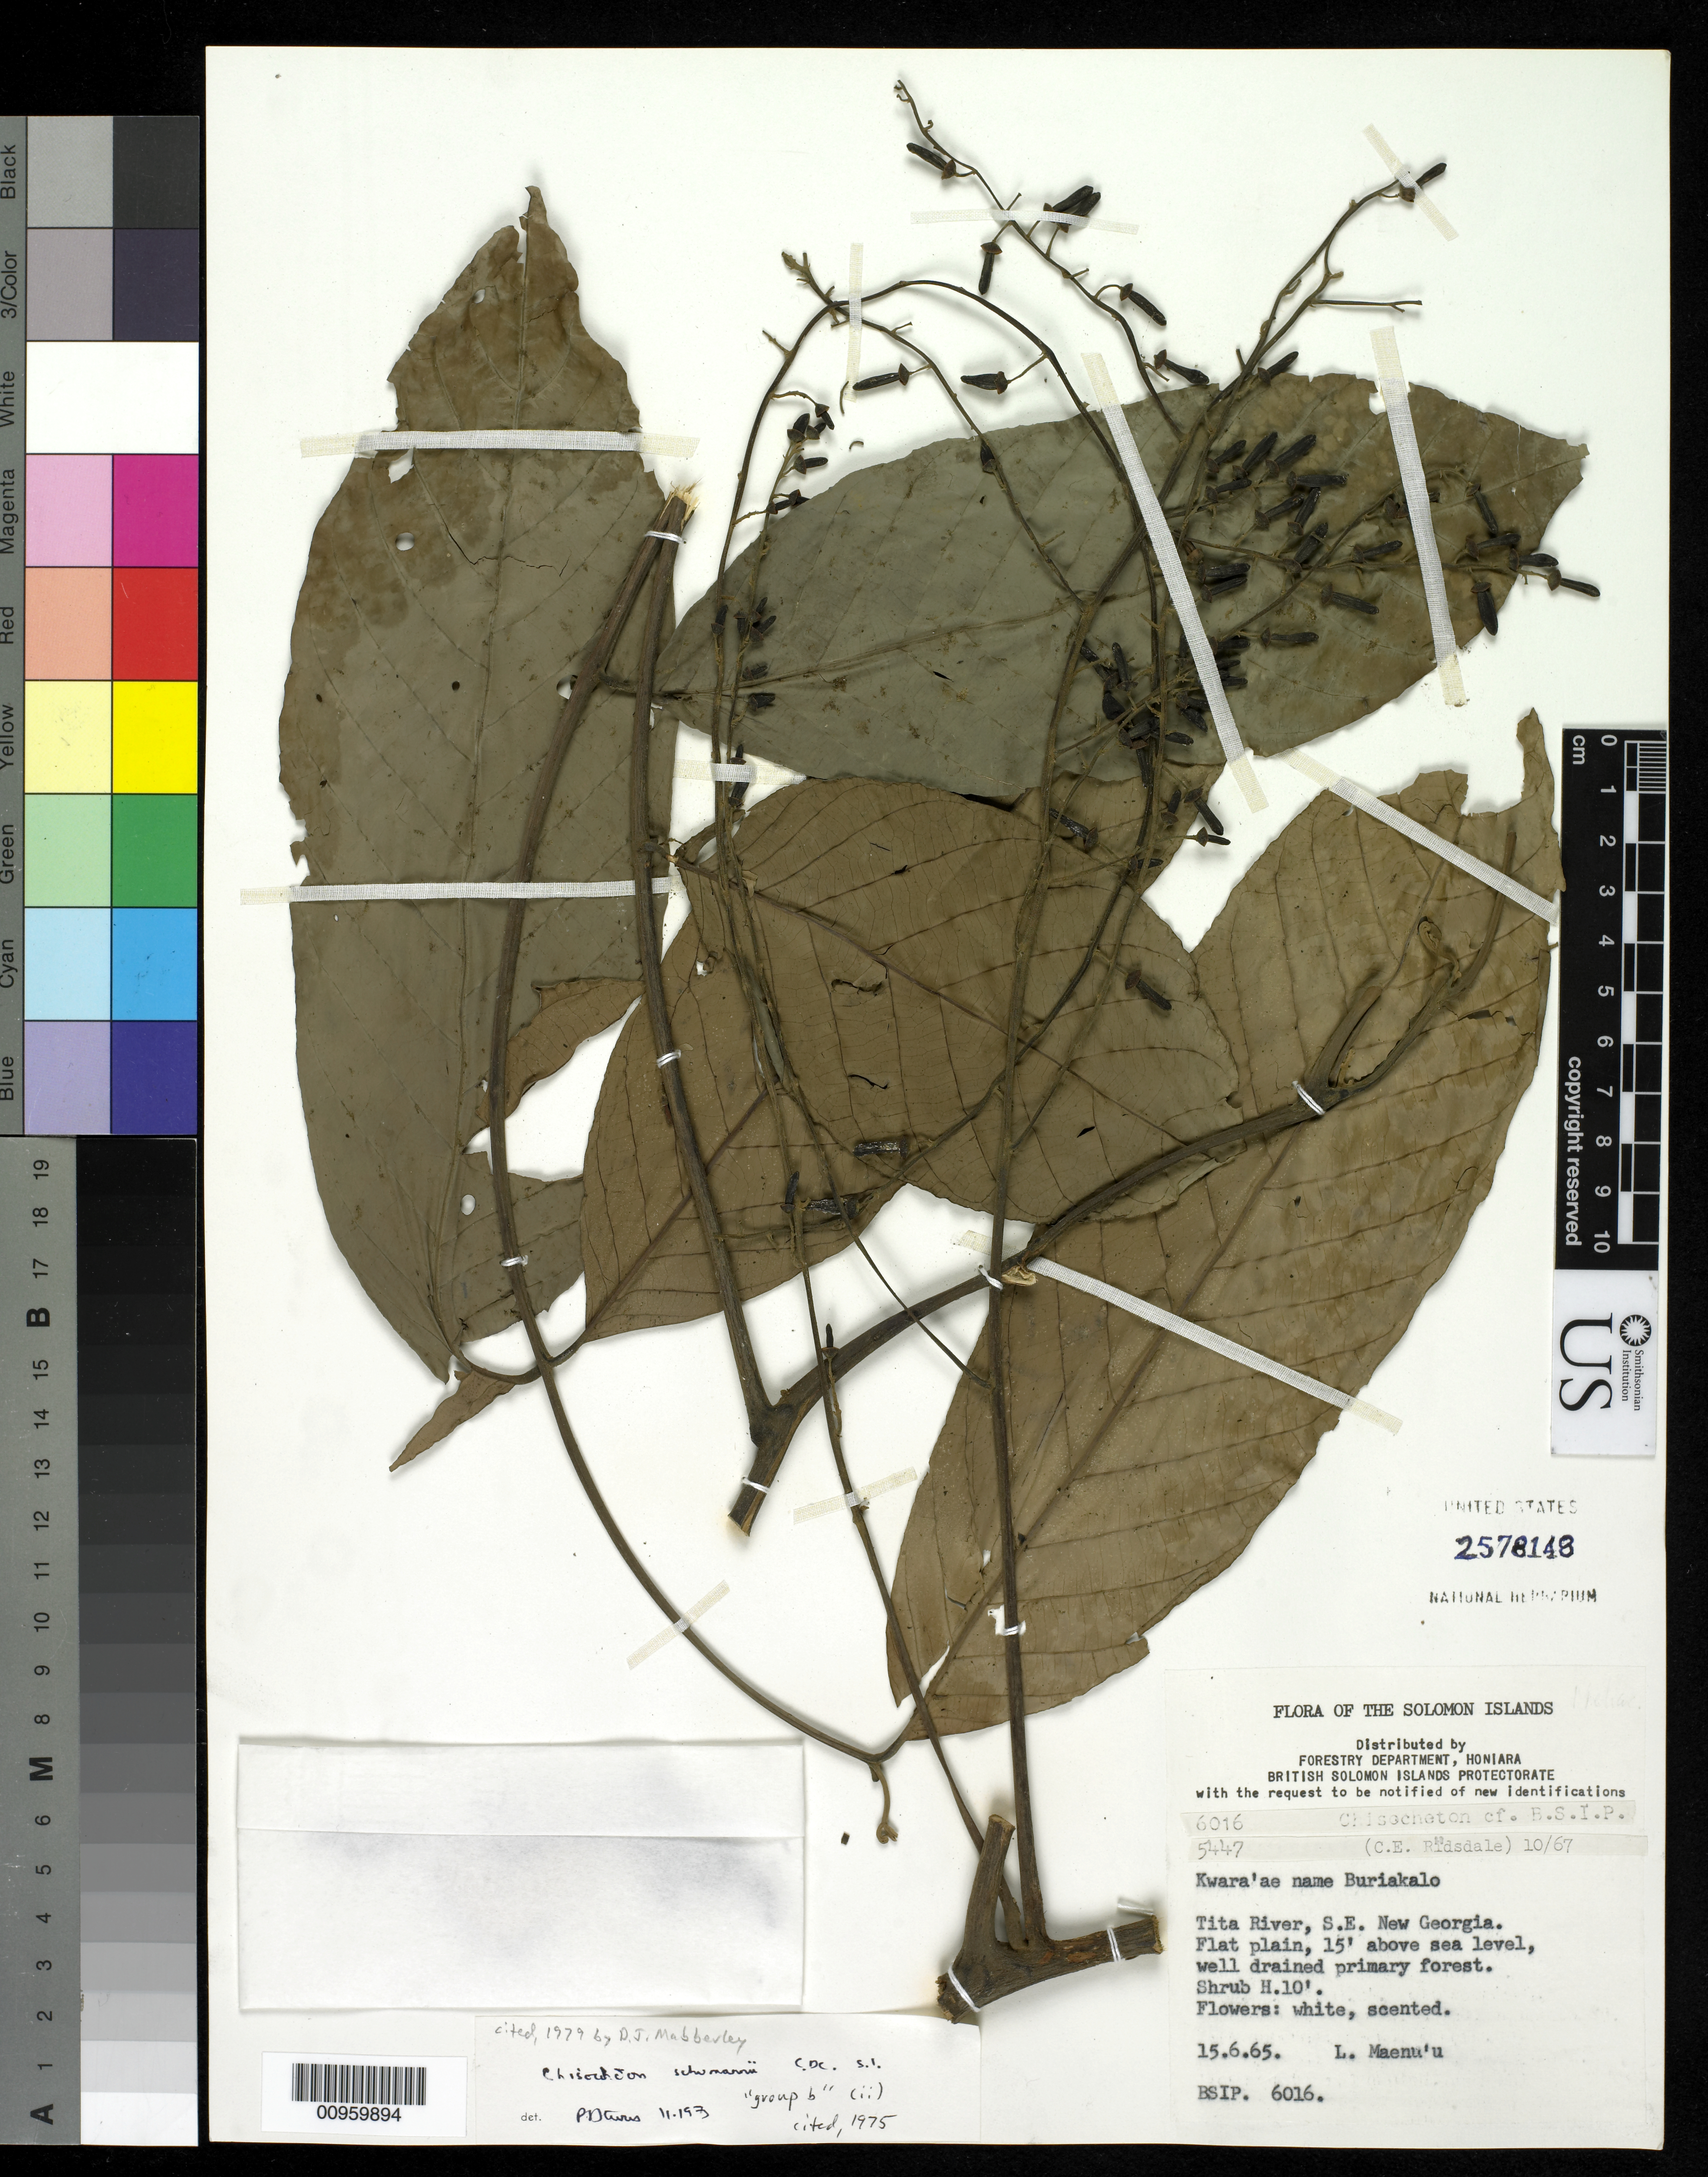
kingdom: Plantae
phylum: Tracheophyta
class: Magnoliopsida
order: Sapindales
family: Meliaceae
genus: Chisocheton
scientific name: Chisocheton schumannii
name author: C. DC.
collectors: L. Maenu'u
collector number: BSIP 6016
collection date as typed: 15 Jun 1965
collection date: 1965-06-15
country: Solomon Islands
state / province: Western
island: New Georgia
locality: SE New Georgia, Tita River, flat plain, well drained primary forest.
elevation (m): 5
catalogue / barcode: US 2578148